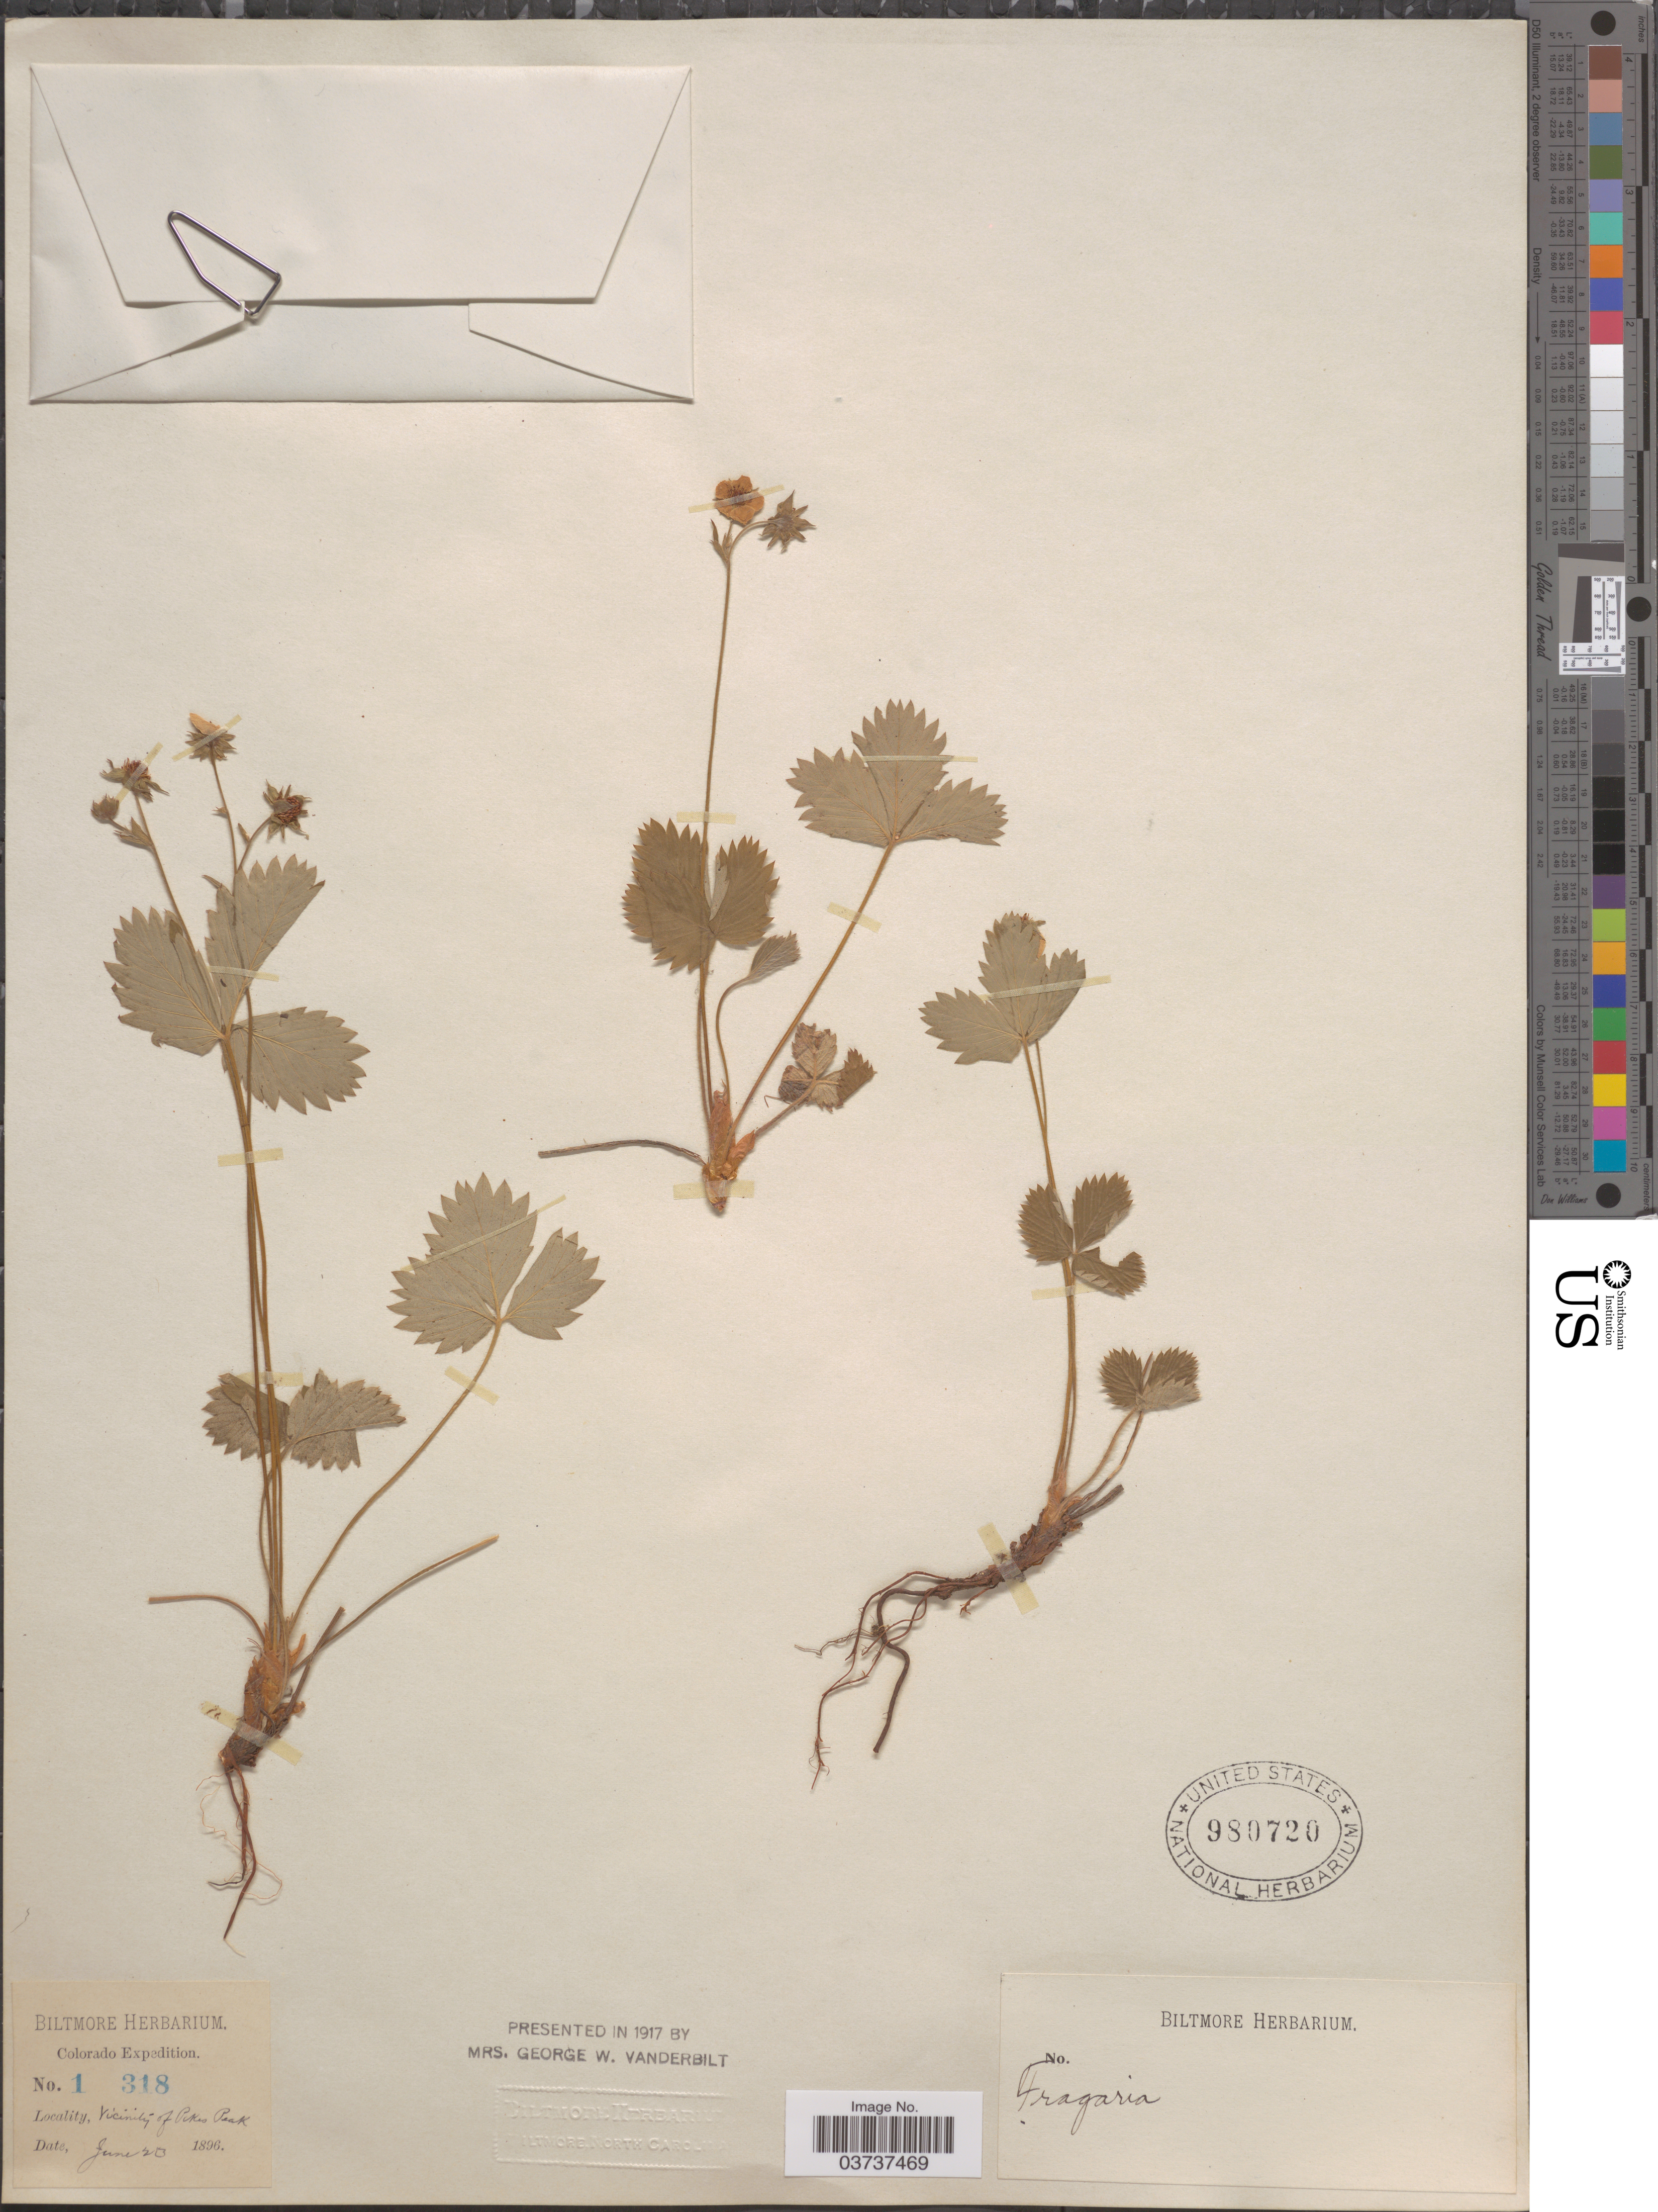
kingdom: Plantae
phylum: Tracheophyta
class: Magnoliopsida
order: Rosales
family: Rosaceae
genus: Fragaria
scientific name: Fragaria vesca subsp. bracteata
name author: L.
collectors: ex herb. Biltmore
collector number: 1318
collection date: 1896-06-20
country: United States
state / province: Colorado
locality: Vicinity of Pikes Peak.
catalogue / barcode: US 980720